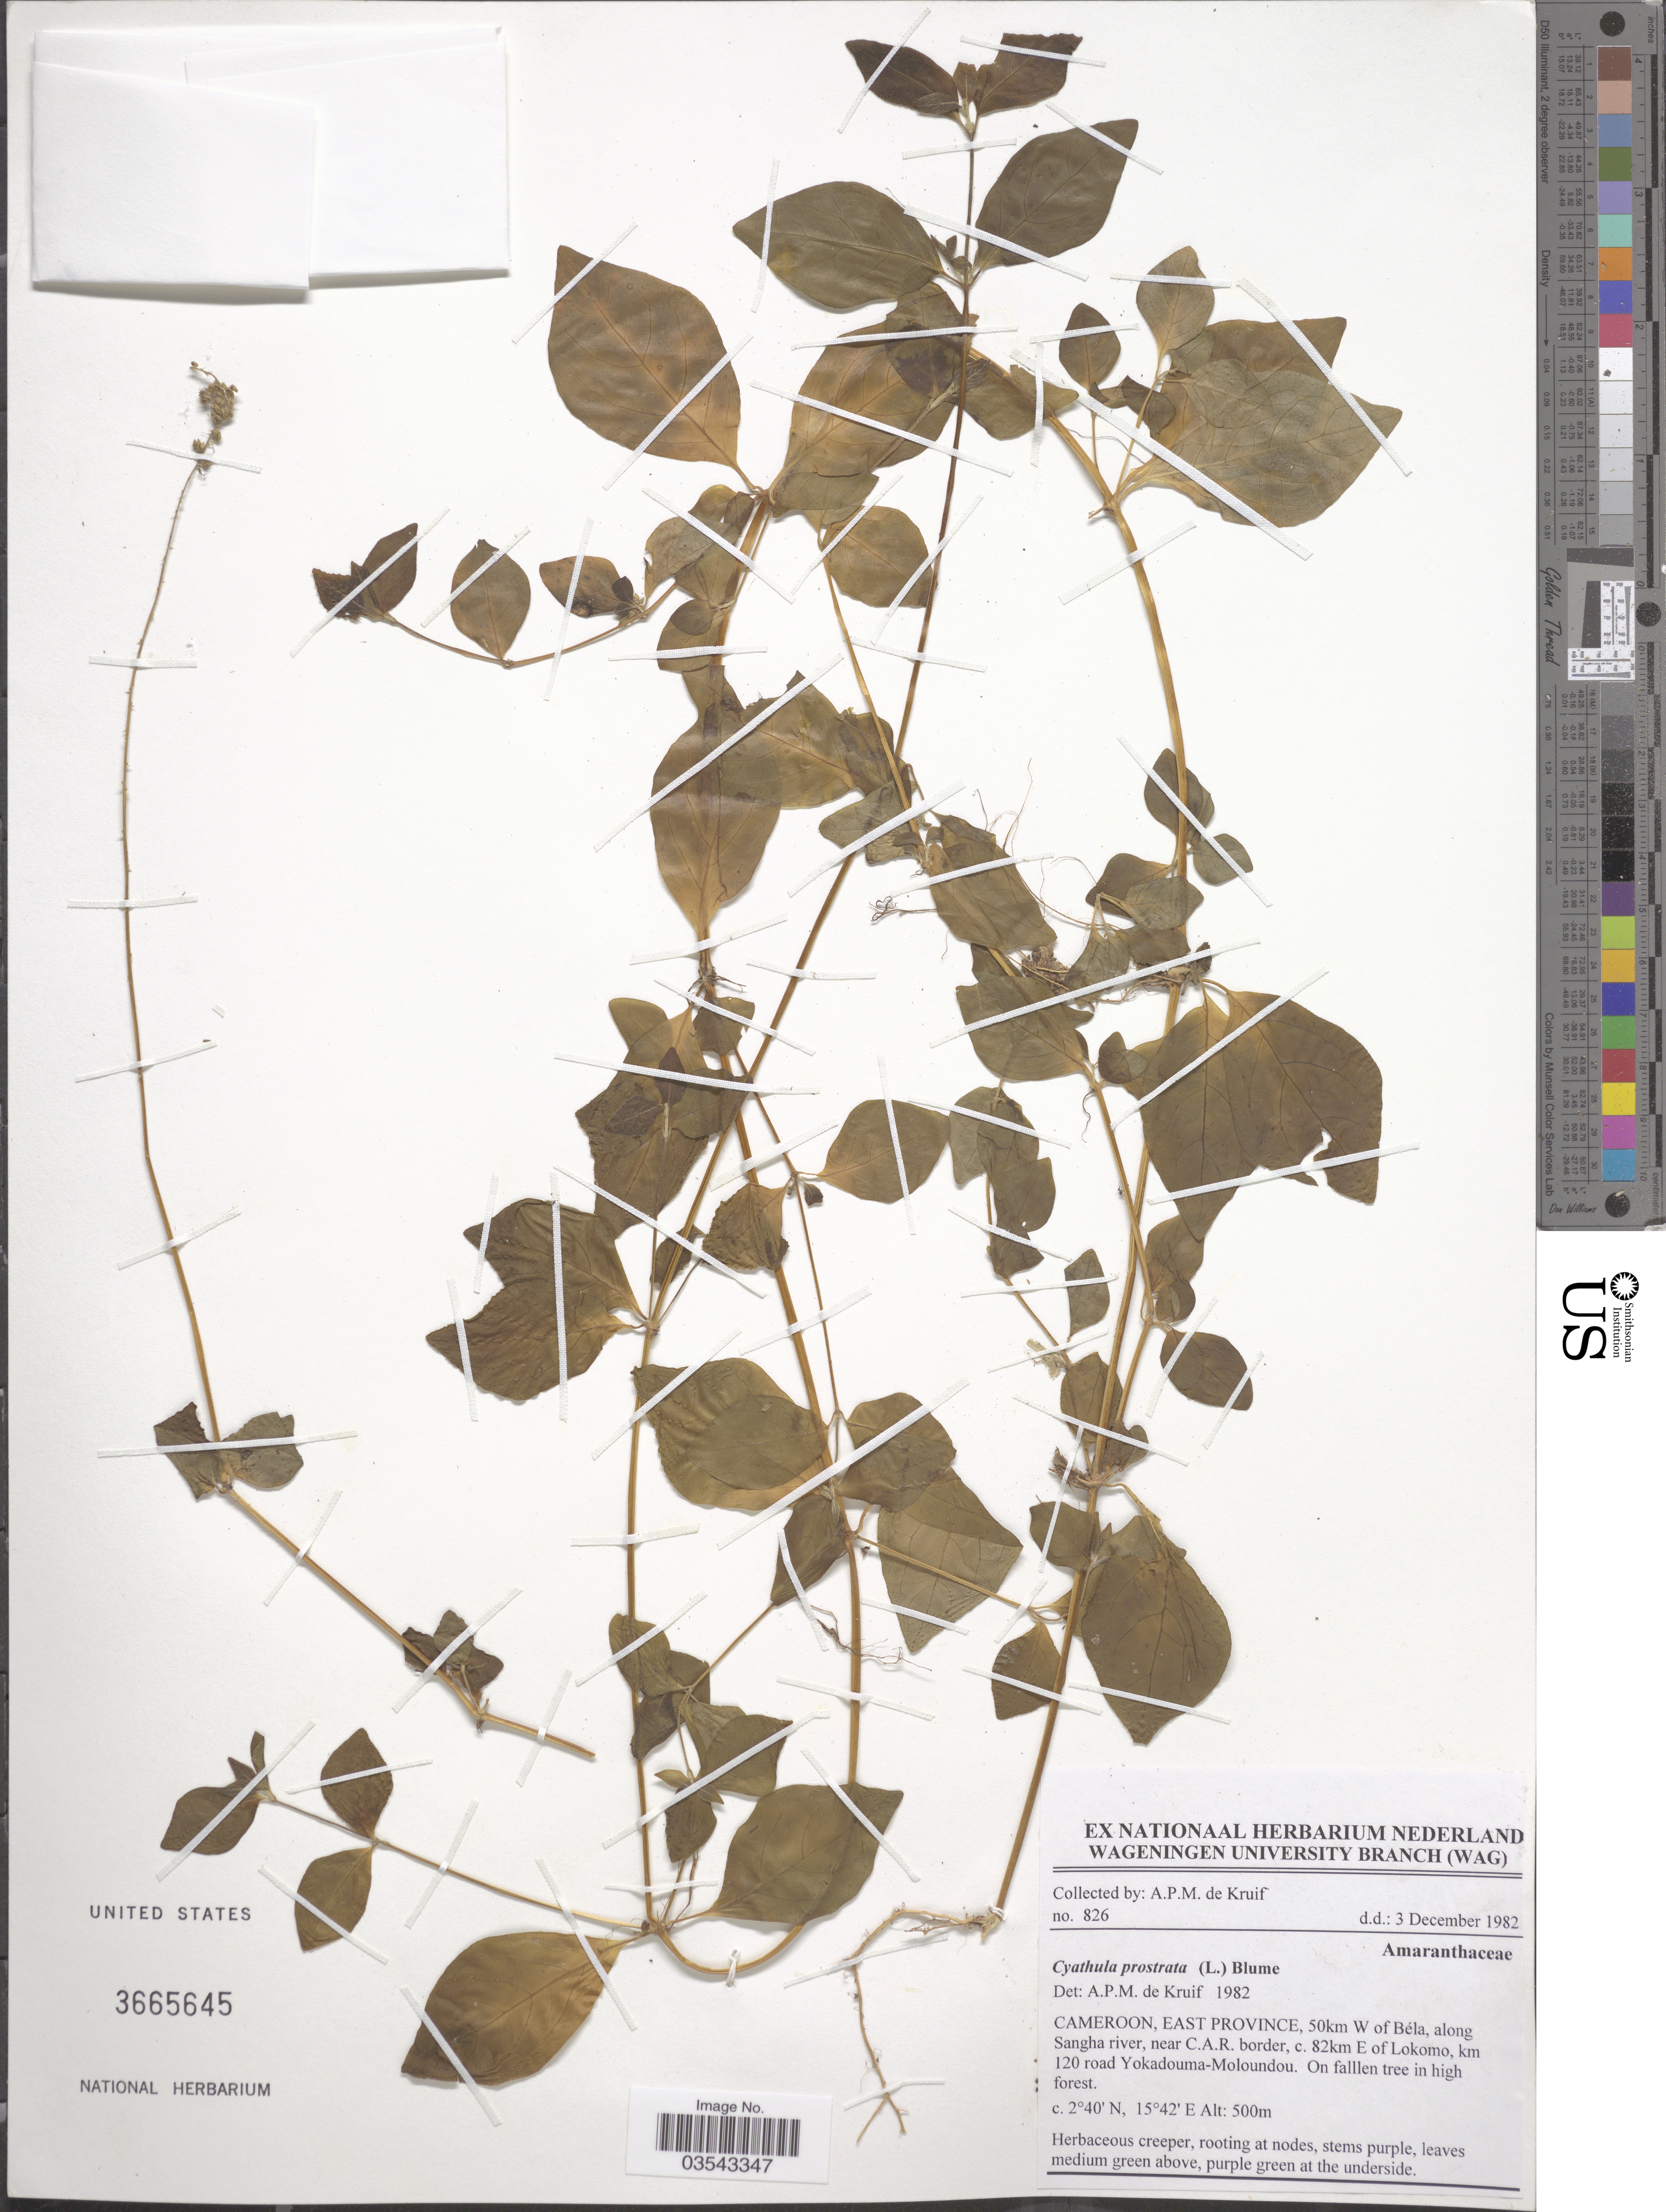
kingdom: Plantae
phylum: Tracheophyta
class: Magnoliopsida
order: Caryophyllales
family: Amaranthaceae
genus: Cyathula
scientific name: Cyathula prostrata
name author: (L.) Blume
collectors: A. P. de Kruif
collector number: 826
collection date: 1982-12-03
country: Cameroon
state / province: Est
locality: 50km W of Béla, along Sangha river, near C.A.R. border, c. 82km E of Lokomo, km 120 road Yokadouma-Moloundou.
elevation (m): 500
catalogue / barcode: US 3665645